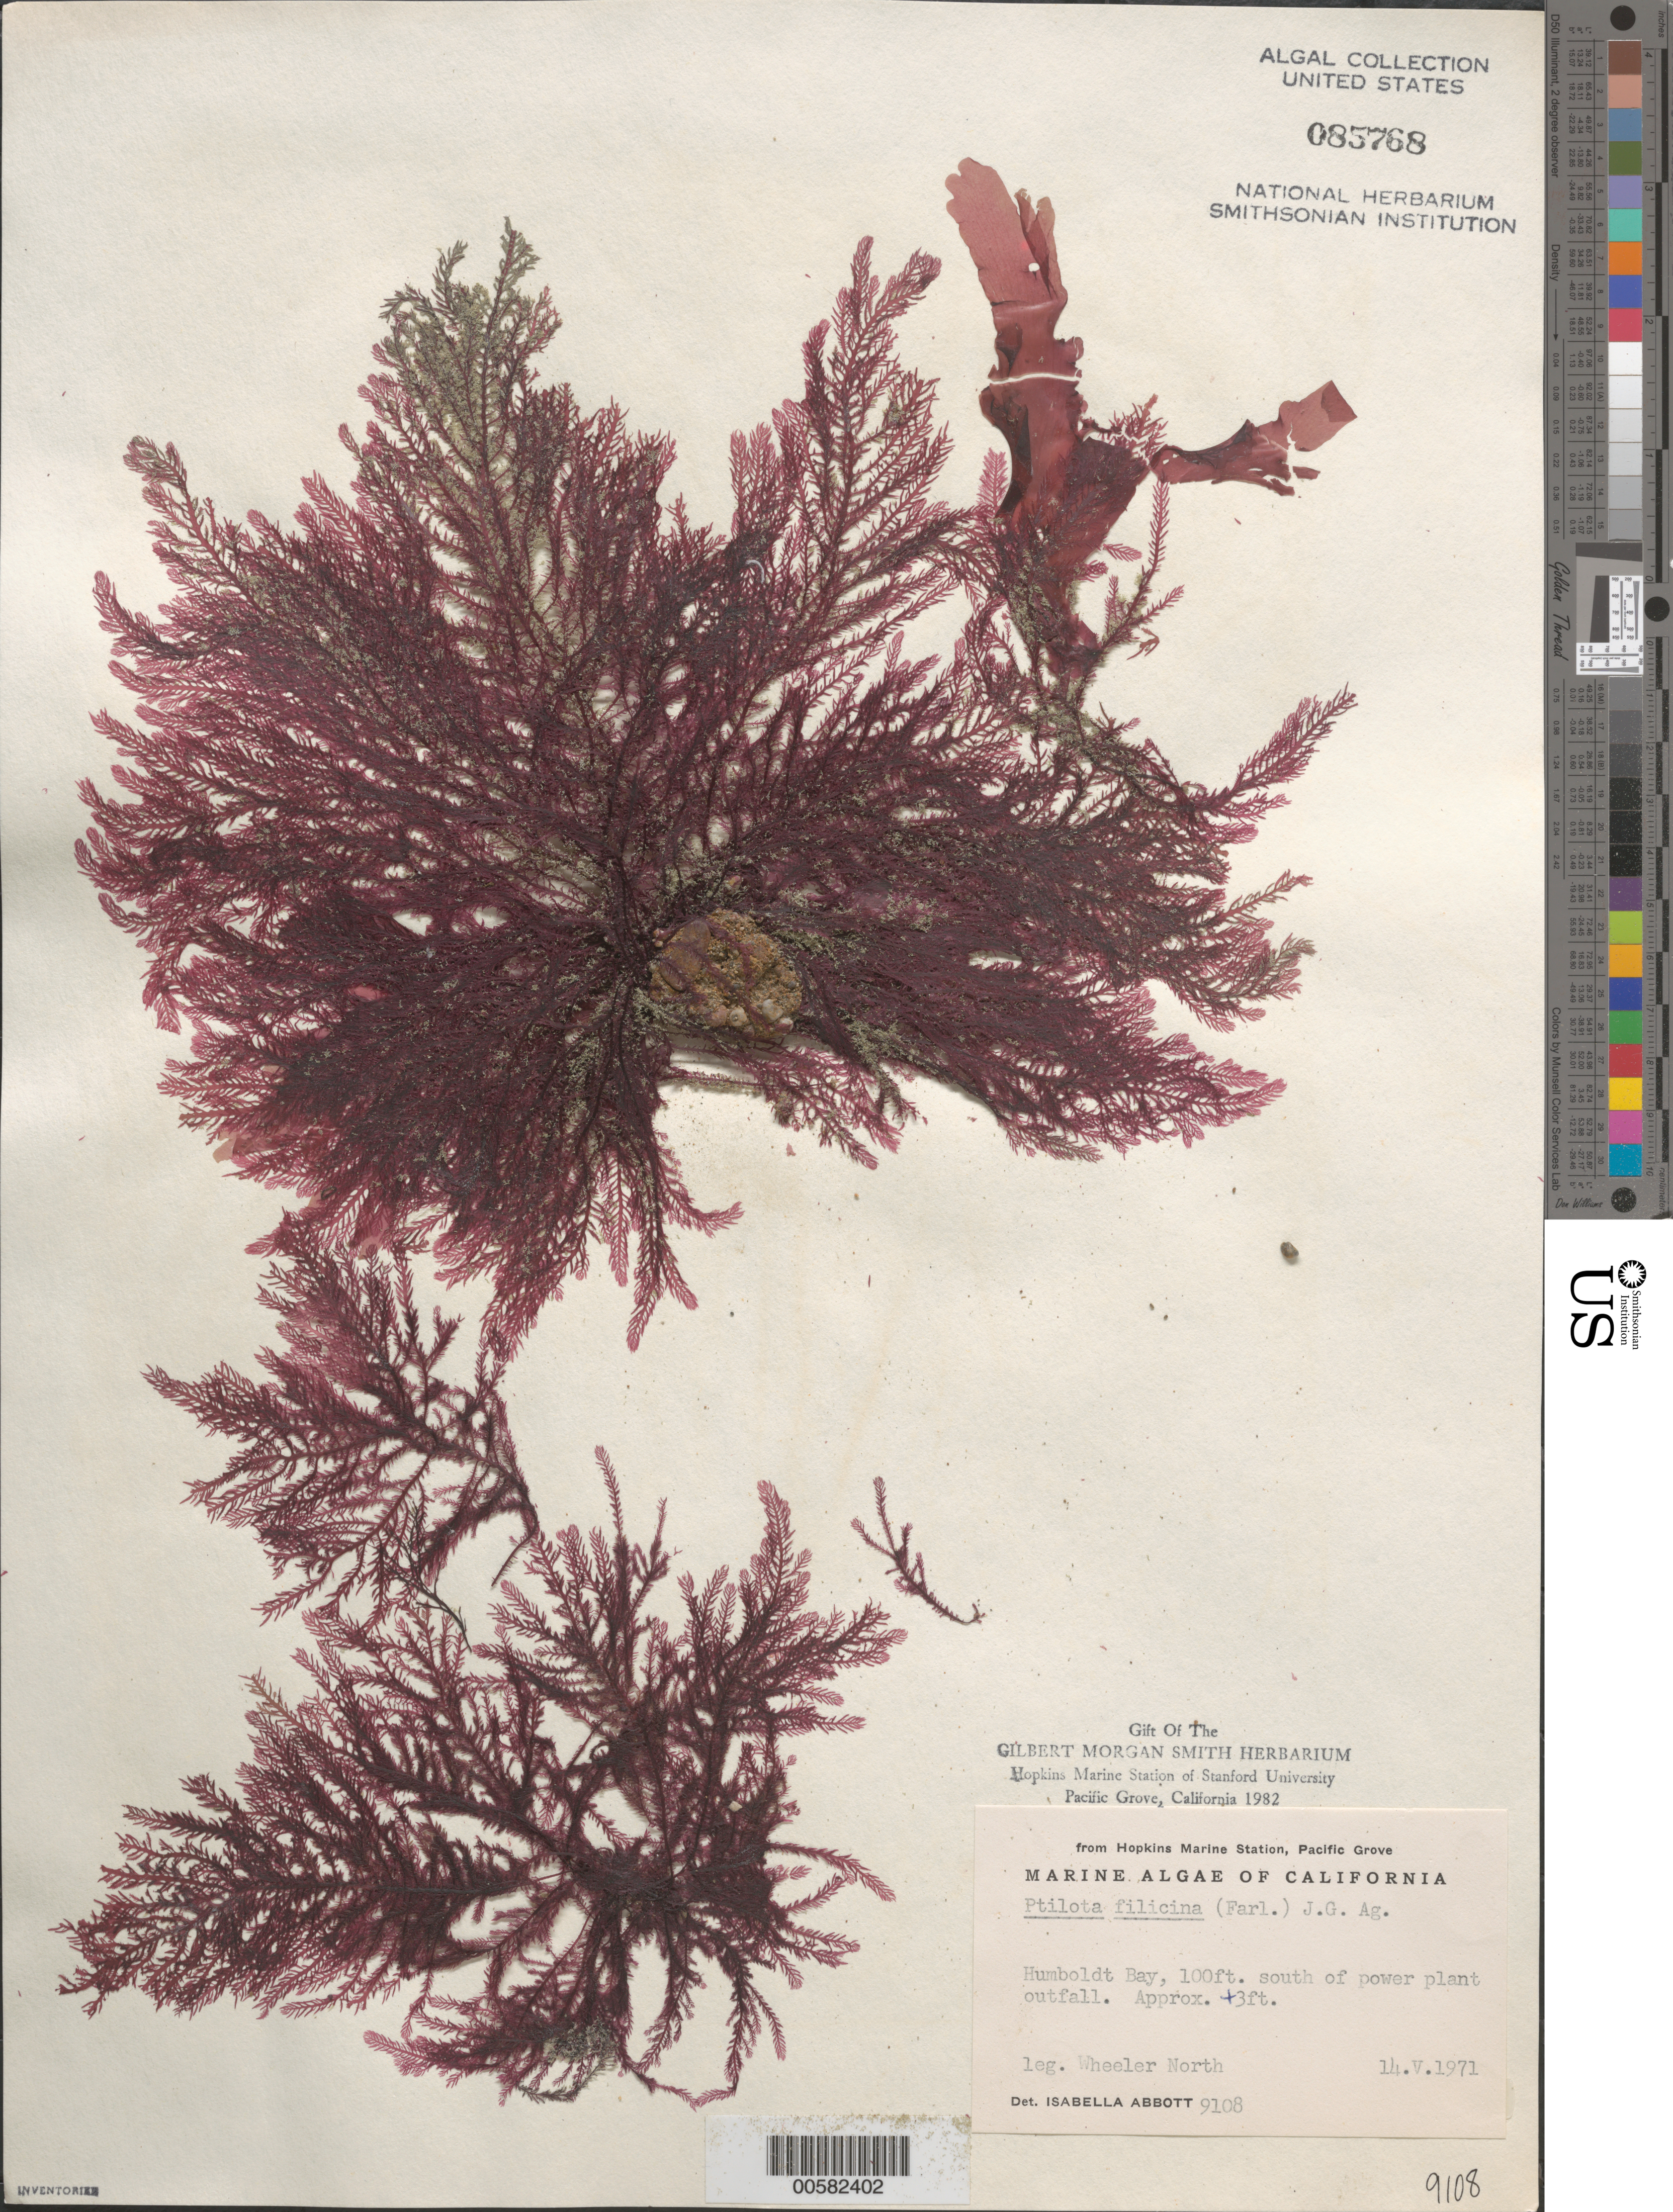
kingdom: Plantae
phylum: Rhodophyta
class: Florideophyceae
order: Ceramiales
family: Wrangeliaceae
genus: Ptilota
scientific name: Ptilota filicina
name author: J. Agardh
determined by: Abbott, Isabella A.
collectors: W. North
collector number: IAA 9108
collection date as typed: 14 May 1971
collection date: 1971-05-14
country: United States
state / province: California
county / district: Humboldt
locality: Humboldt Bay, south of PG & E outfall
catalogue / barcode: US 85768